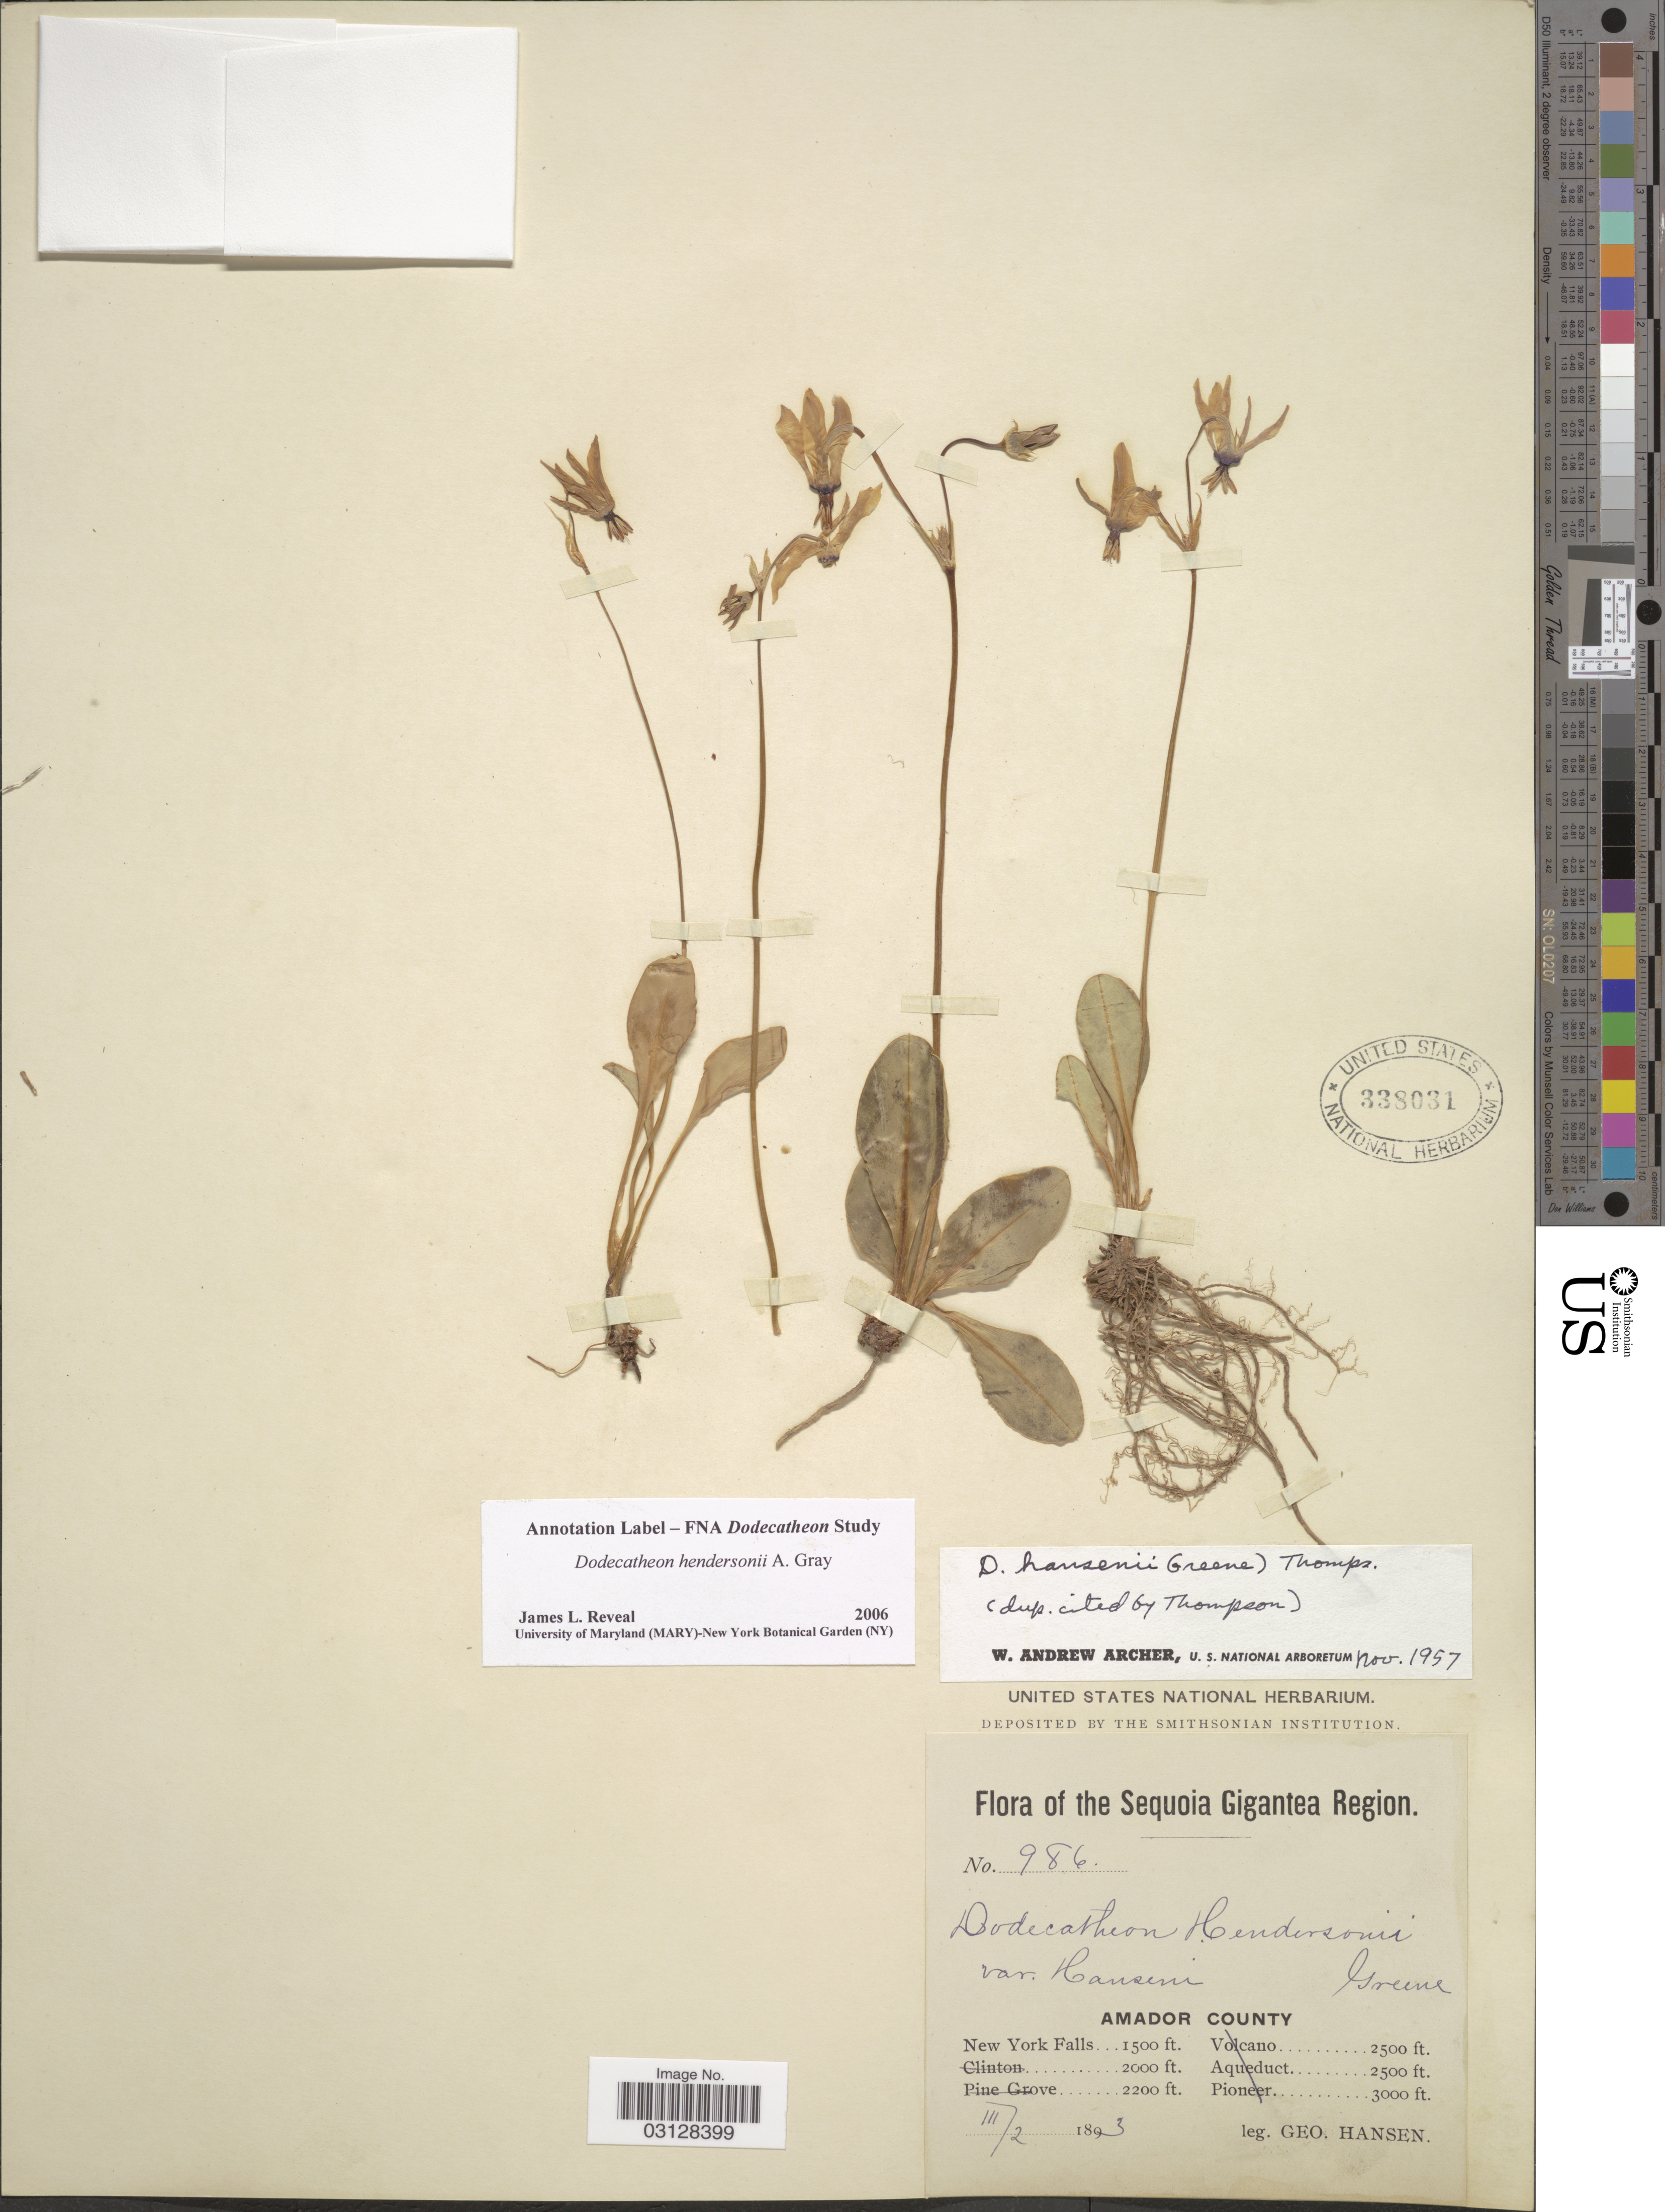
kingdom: Plantae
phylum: Tracheophyta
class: Magnoliopsida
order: Ericales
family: Primulaceae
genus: Dodecatheon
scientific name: Dodecatheon hansenii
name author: (Greene) H.J. Thomps.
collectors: G. Hansen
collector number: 986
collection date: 1893-03-02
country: United States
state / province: New York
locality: The Sequoia Gigantea Region. Amador County. New York Falls.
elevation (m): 457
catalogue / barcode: US 338031